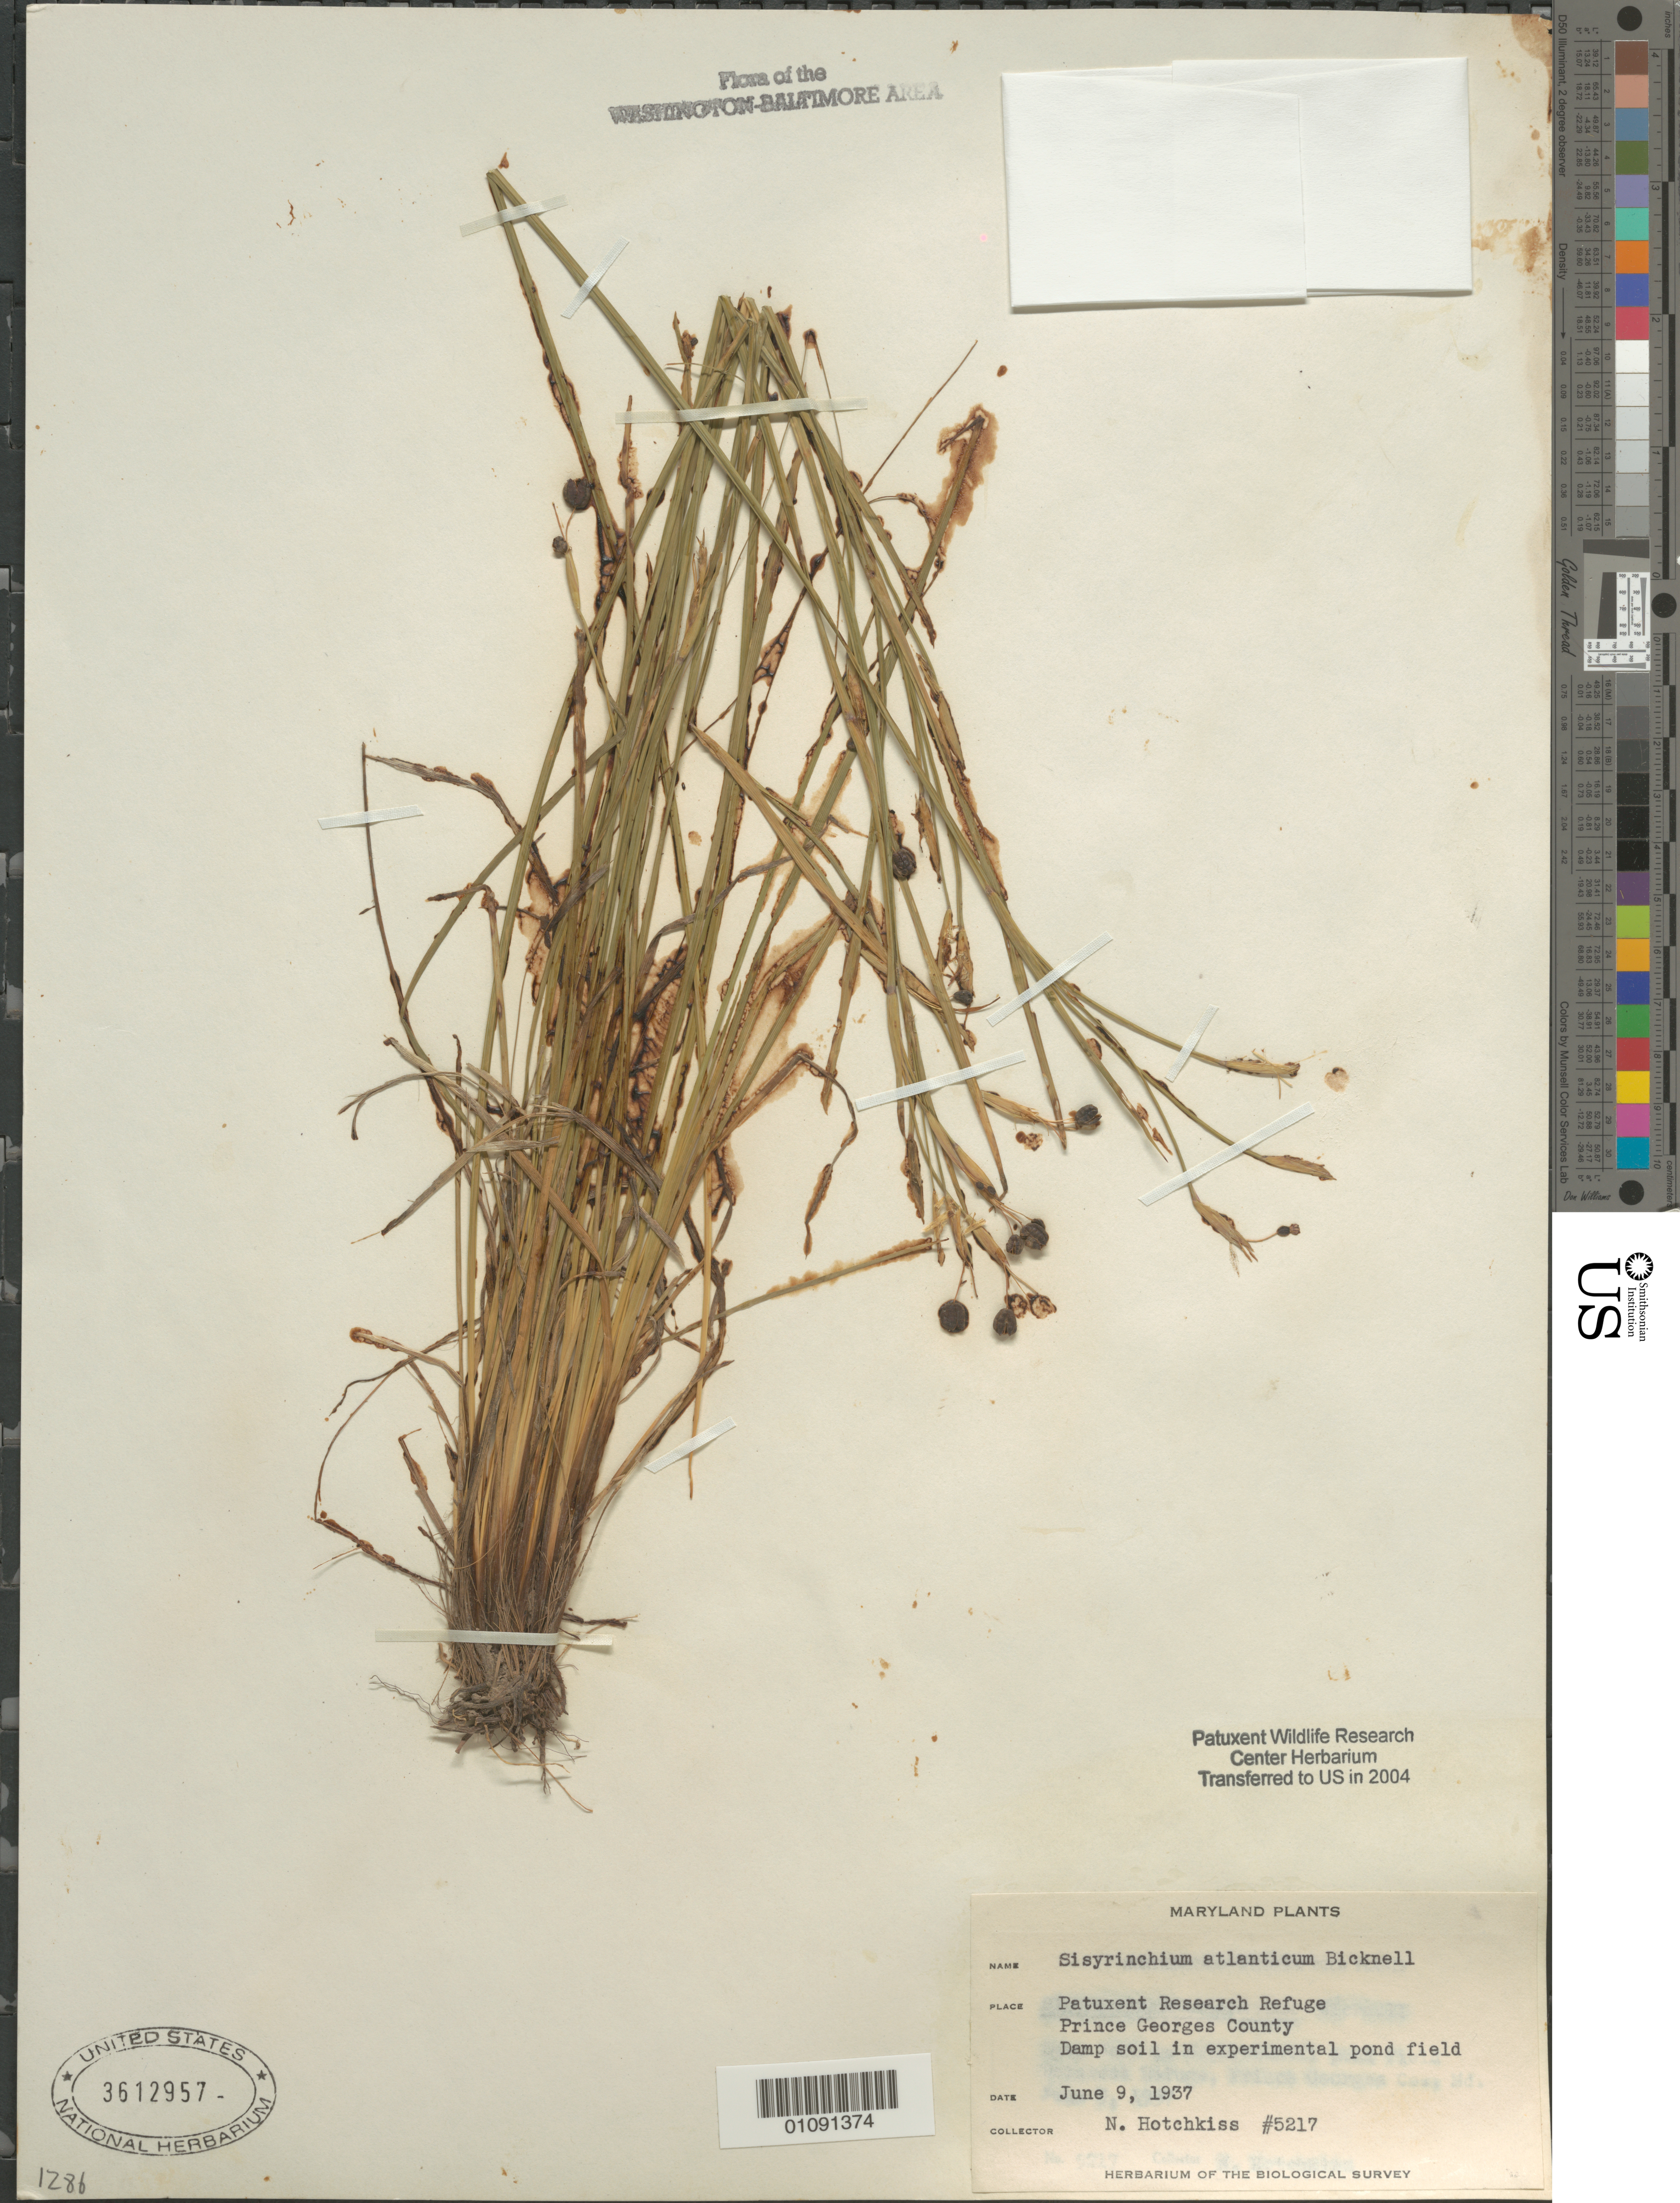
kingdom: Plantae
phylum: Tracheophyta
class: Liliopsida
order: Asparagales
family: Iridaceae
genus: Sisyrinchium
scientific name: Sisyrinchium atlanticum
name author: E.P. Bicknell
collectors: N. Hotchkiss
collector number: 5217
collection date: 1937-06-09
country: United States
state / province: Maryland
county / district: Prince George's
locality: Patuxent Wildlife Refuge.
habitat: Damp soil in experimental pond field.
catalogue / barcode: US 3612957